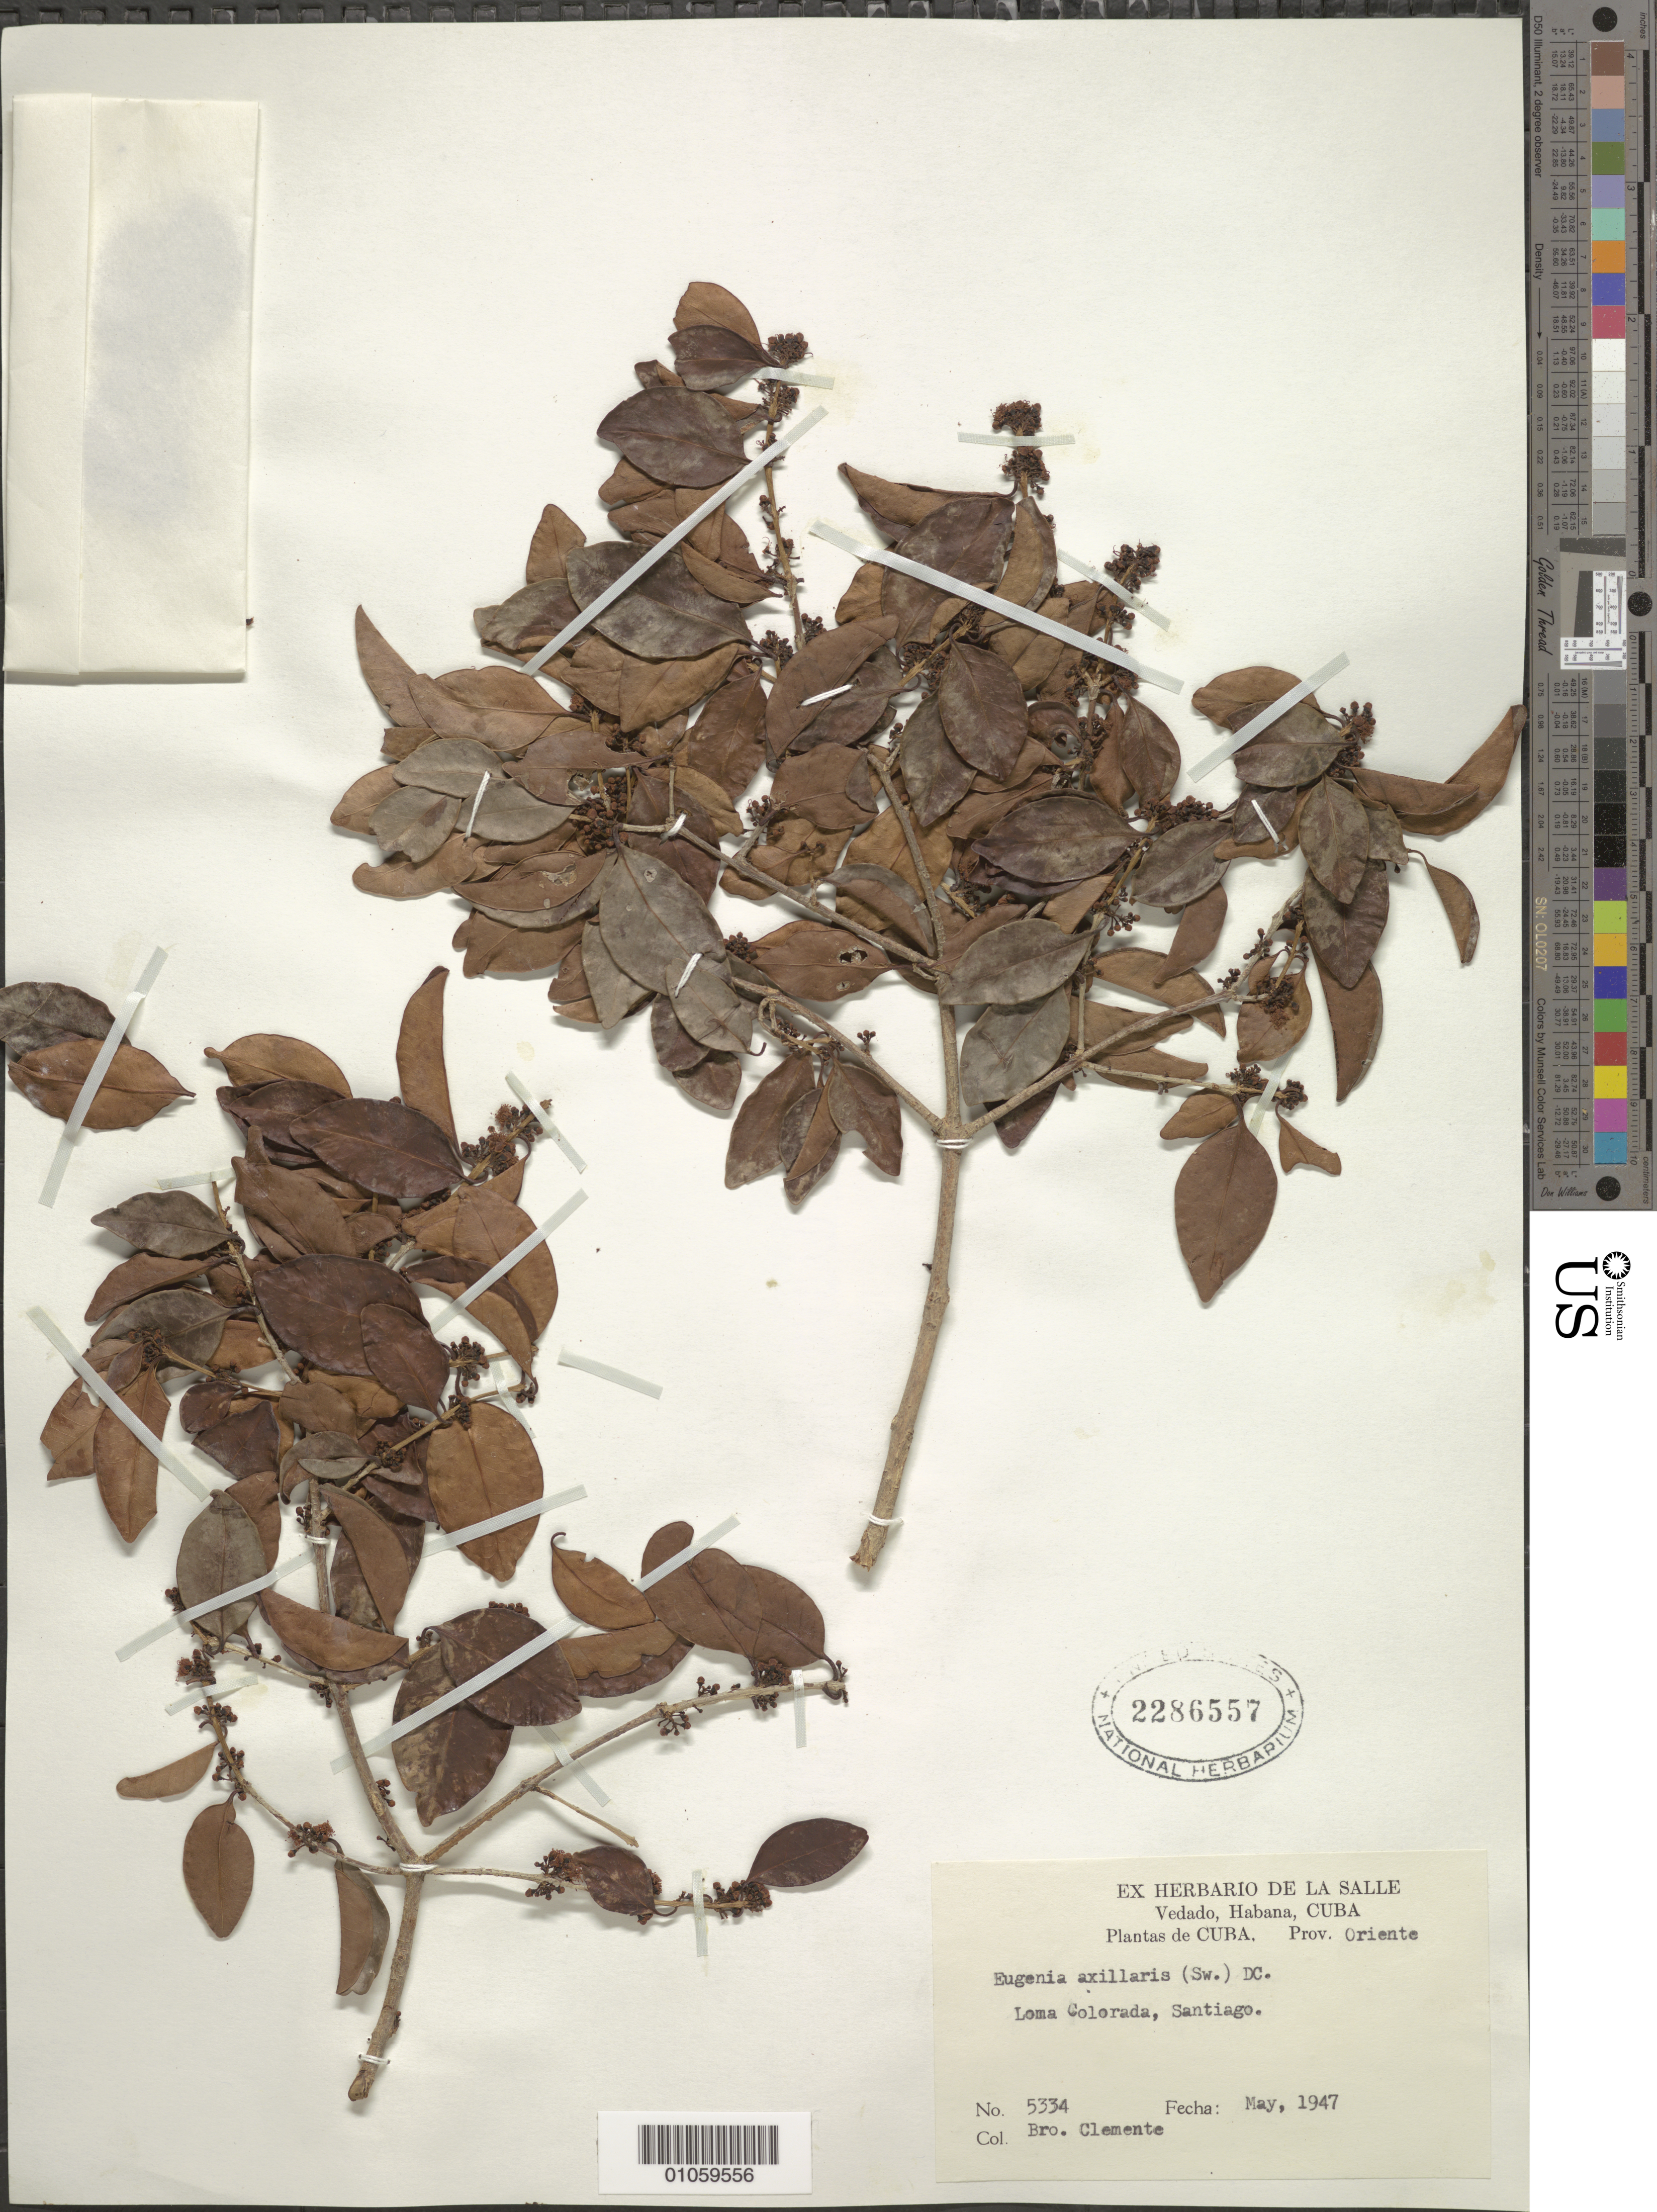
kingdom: Plantae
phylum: Tracheophyta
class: Magnoliopsida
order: Myrtales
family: Myrtaceae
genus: Eugenia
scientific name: Eugenia axillaris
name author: (Sw.) Willd.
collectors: Bro. Clemente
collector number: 5334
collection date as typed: May 1947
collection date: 1947-05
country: Cuba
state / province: Santiago de Cuba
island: Cuba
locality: Loma Colorada, Santiago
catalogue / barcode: US 2286557